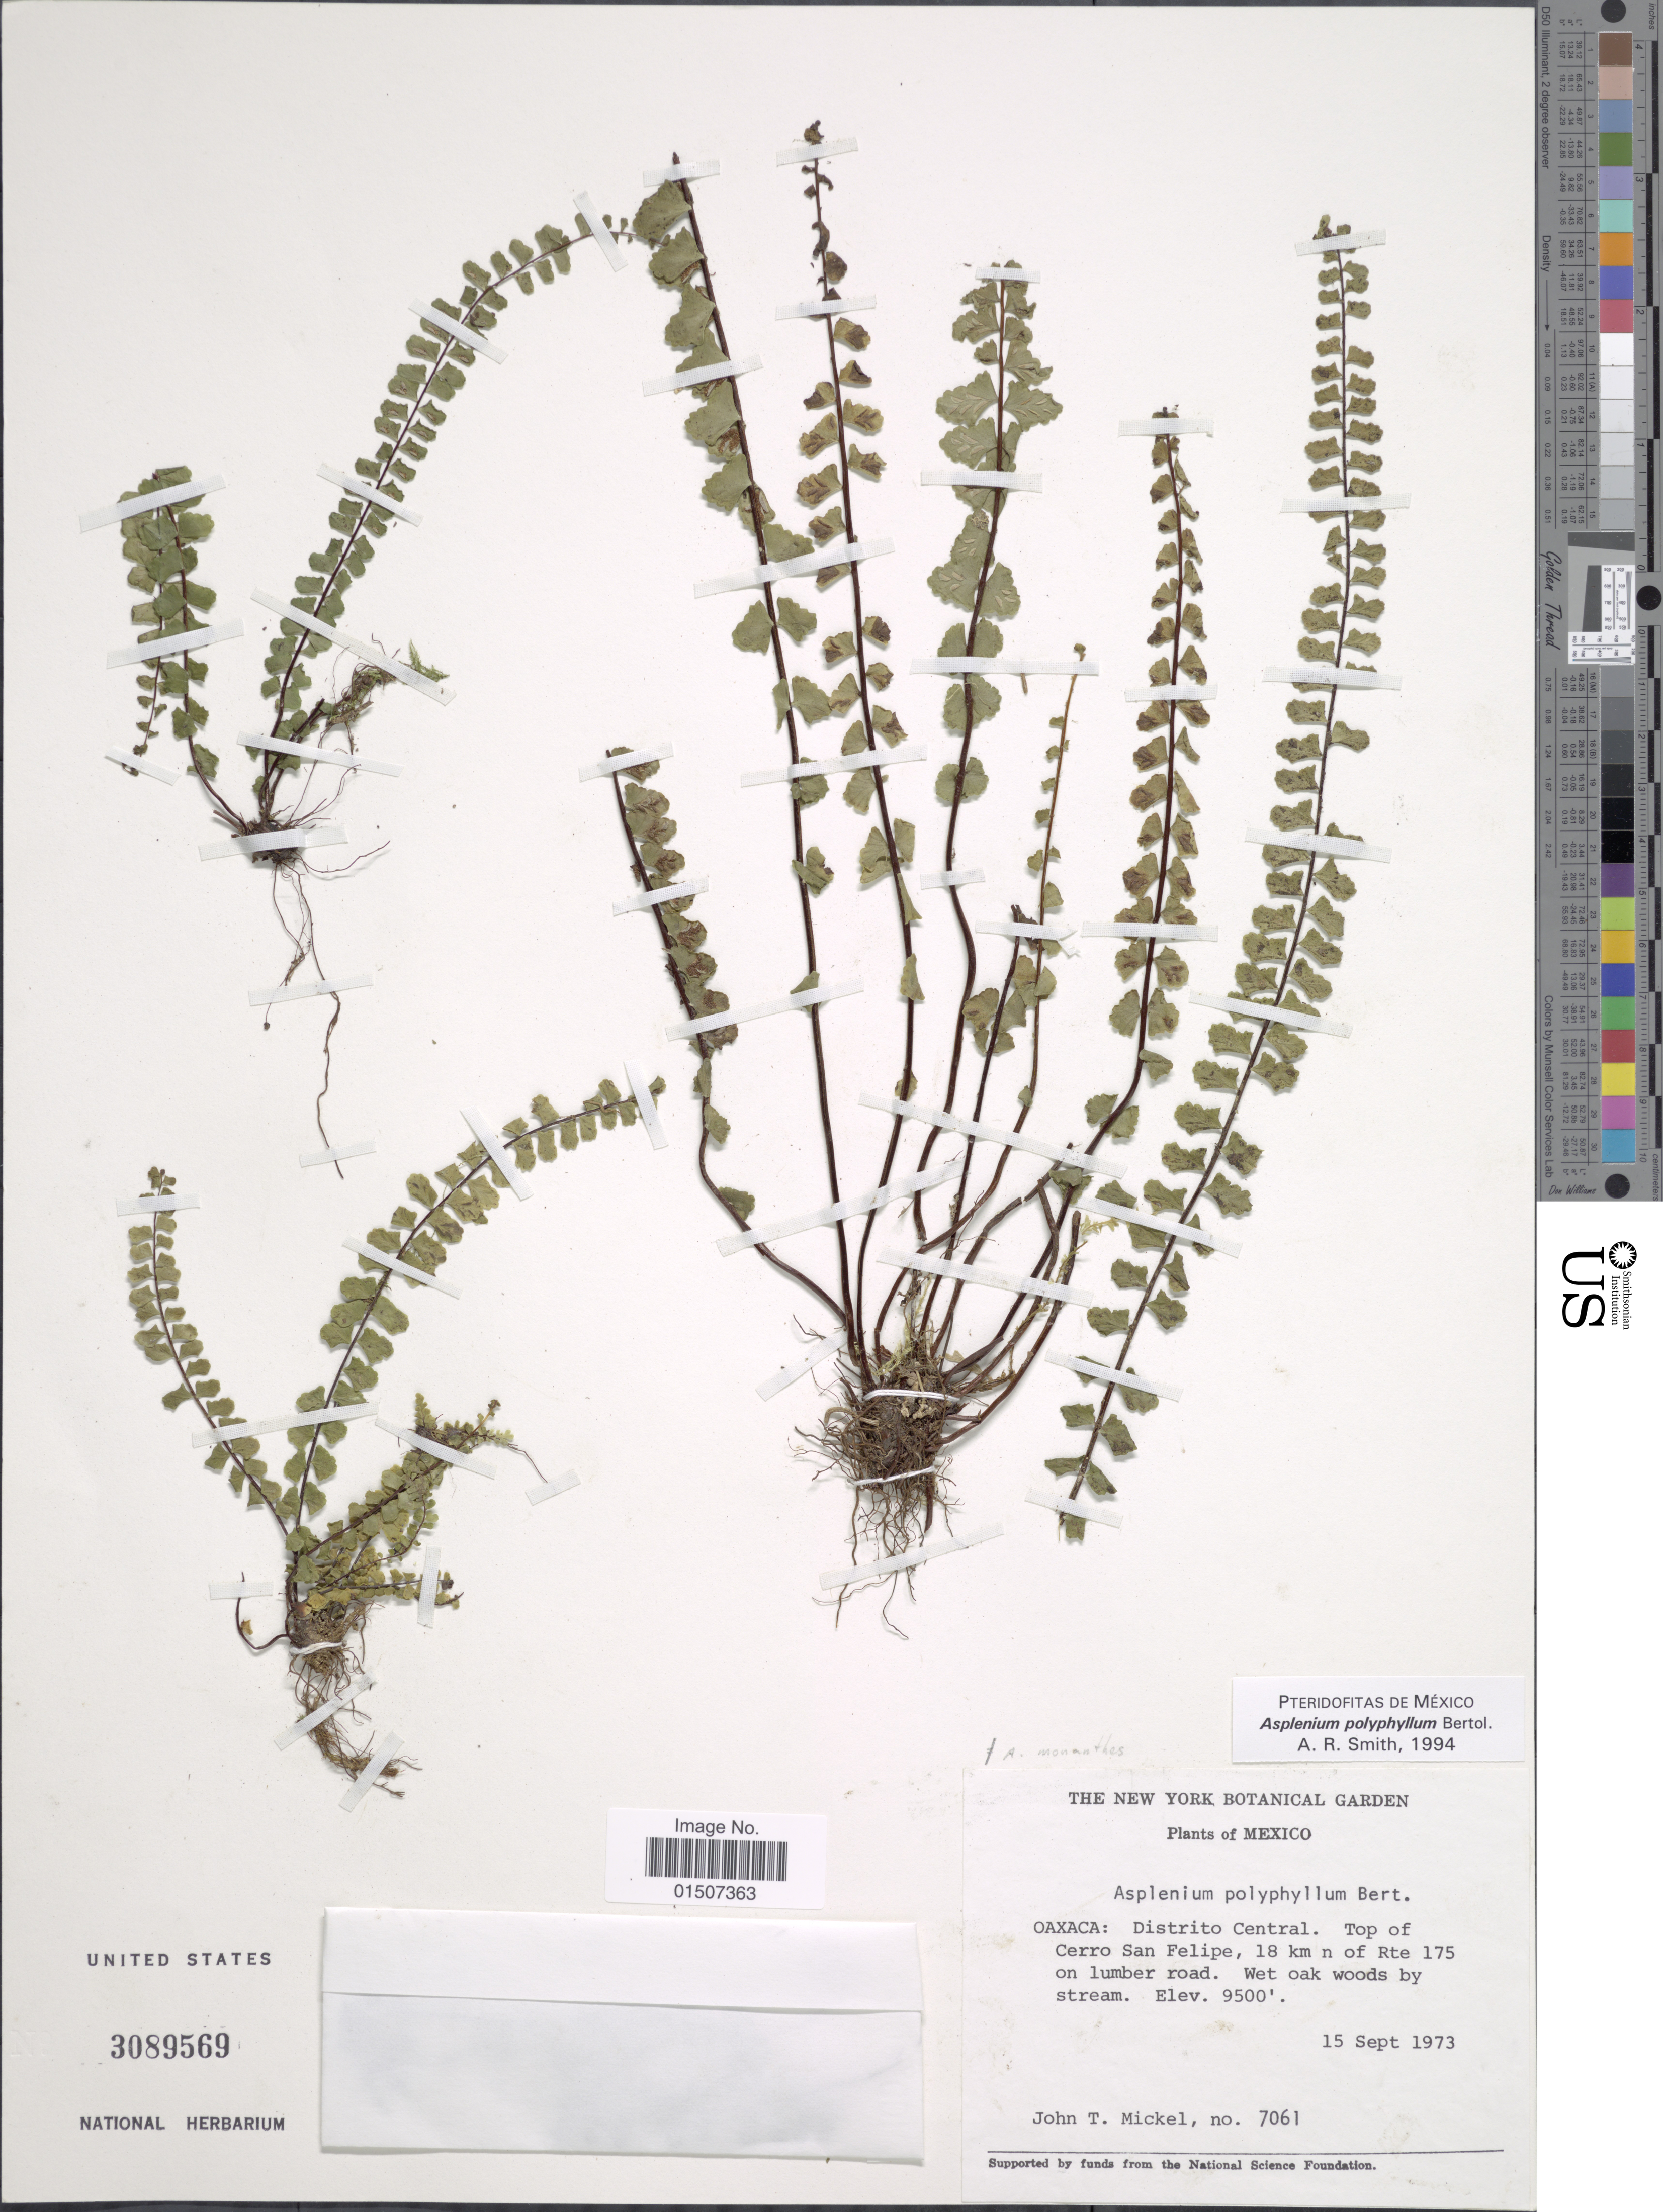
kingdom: Plantae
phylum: Tracheophyta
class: Polypodiopsida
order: Polypodiales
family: Aspleniaceae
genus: Asplenium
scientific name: Asplenium polyphyllum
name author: Bertol.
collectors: J. T. Mickel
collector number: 7061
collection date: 1973-09-15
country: Mexico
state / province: Oaxaca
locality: Distrito Central. Top of Cerro San felipe, 18 km n of Rte 175 on lumber road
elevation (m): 2896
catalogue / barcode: US 3089569